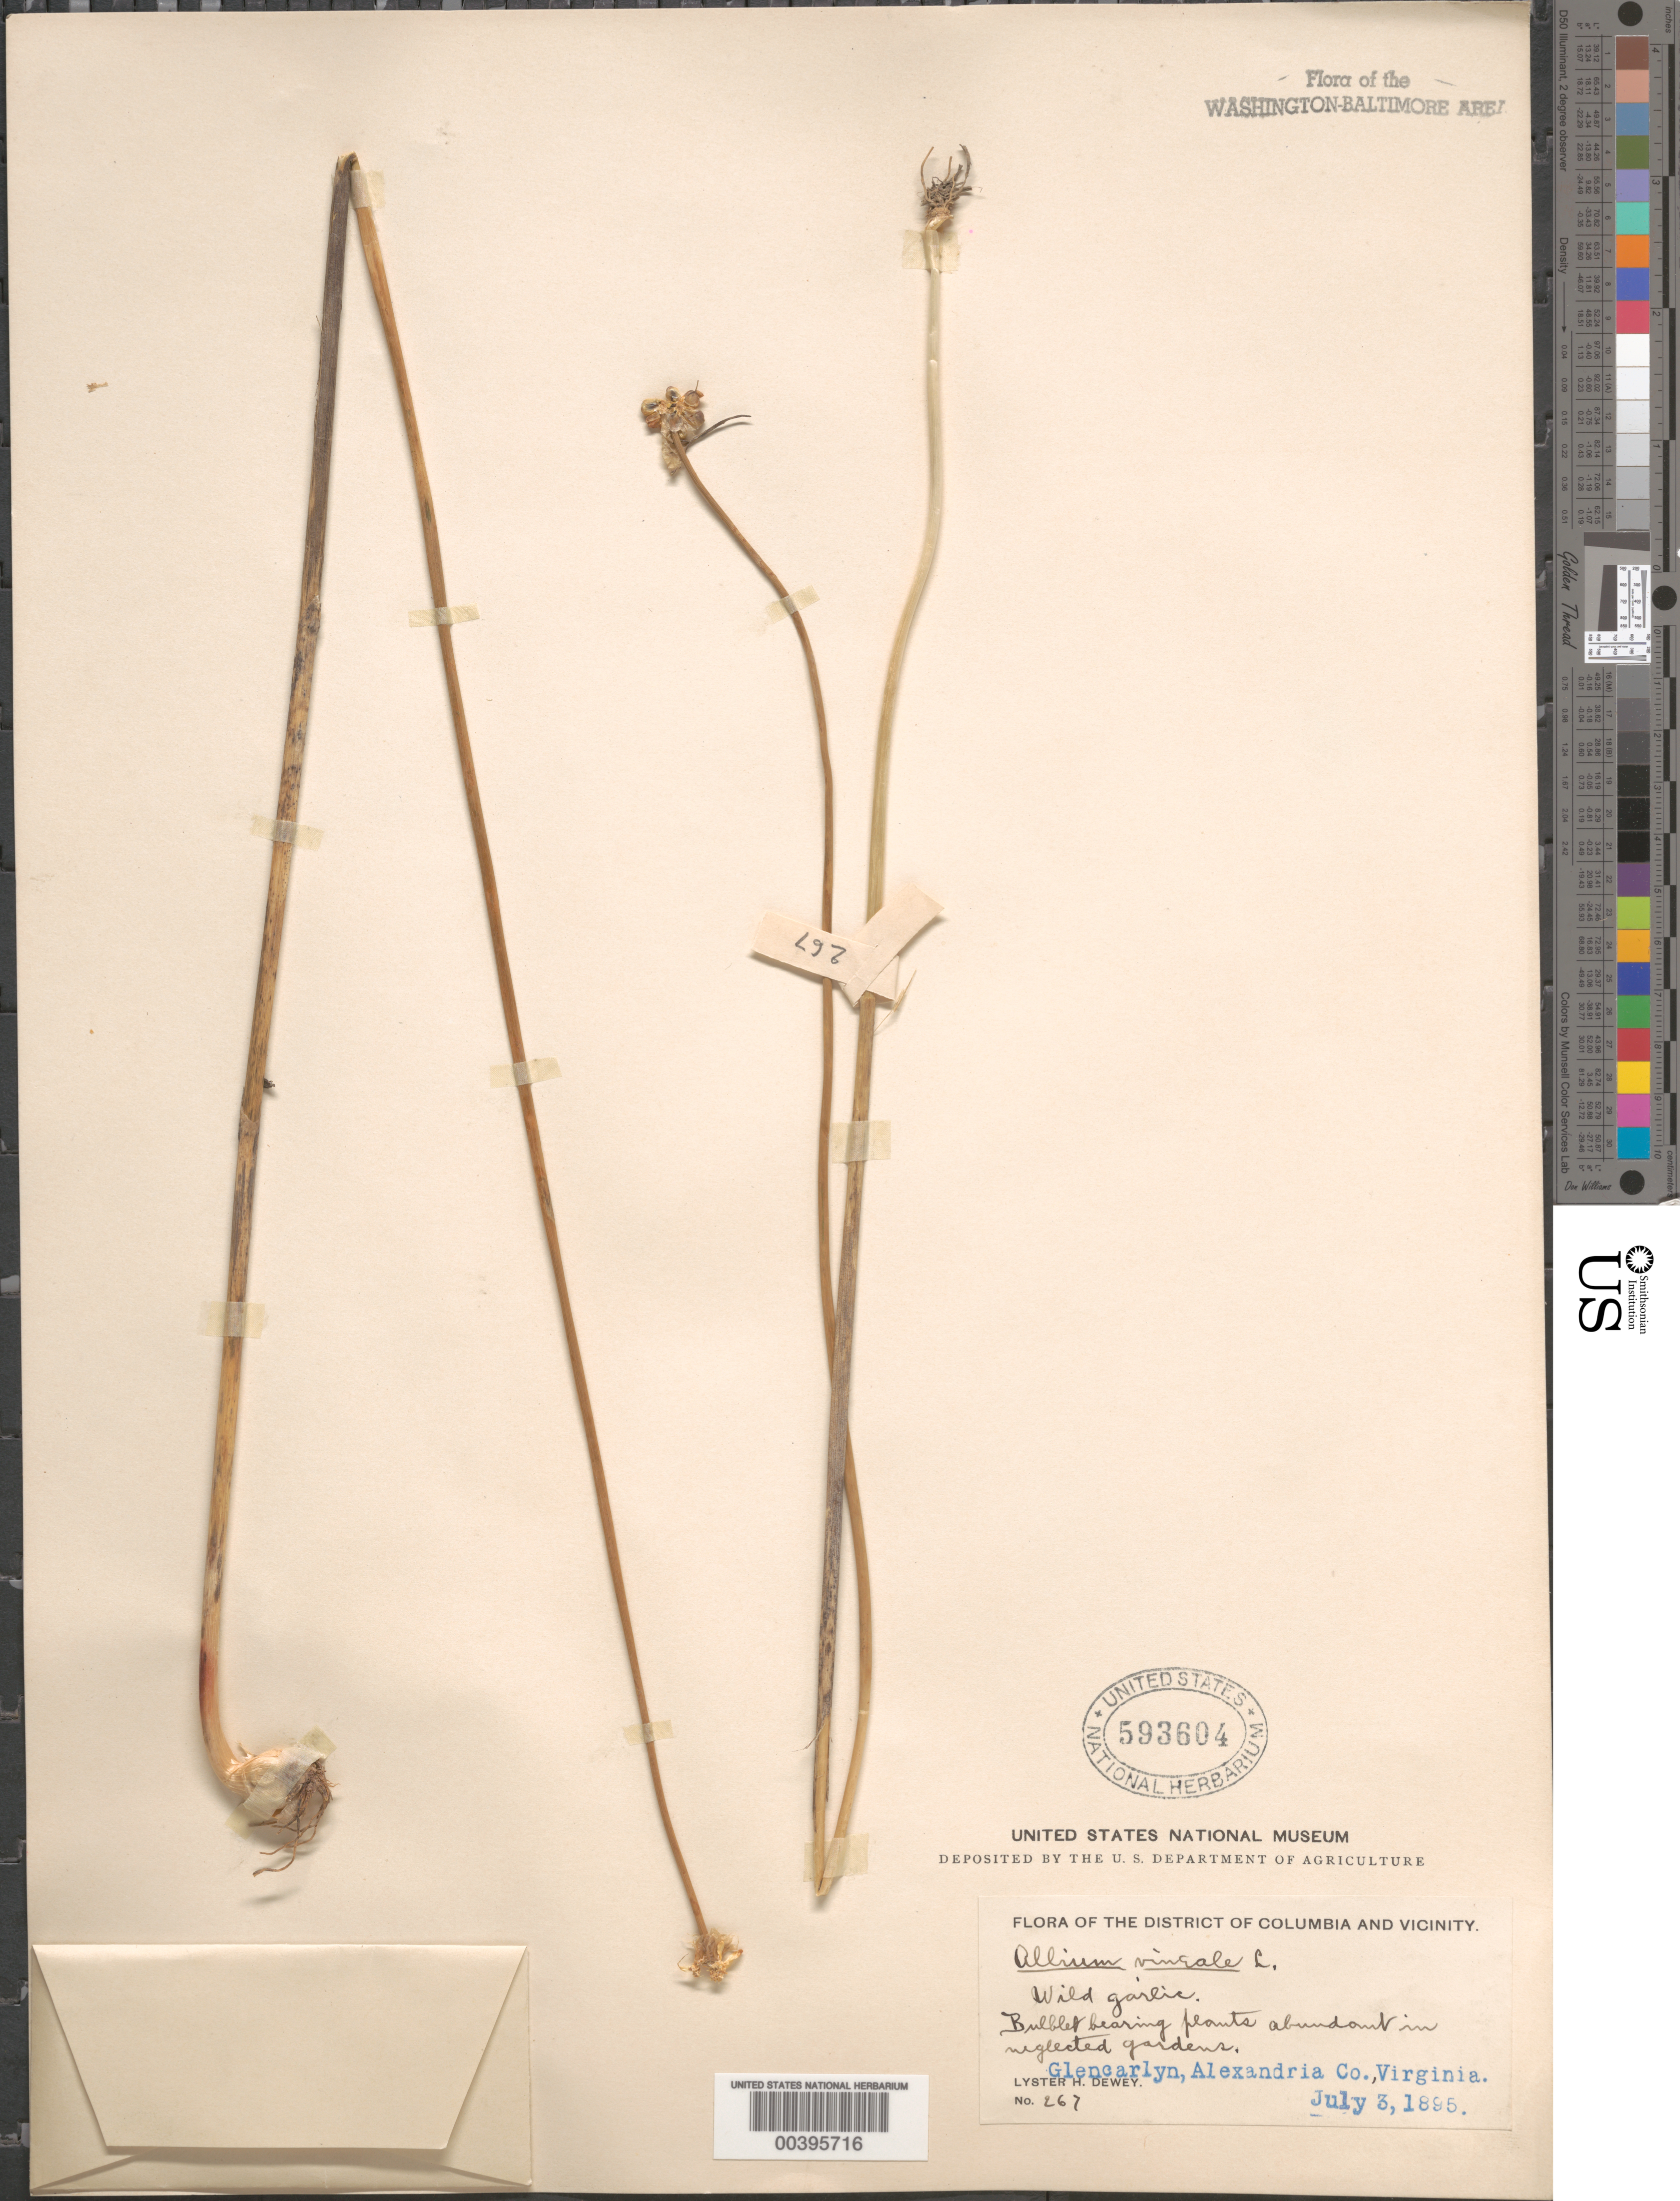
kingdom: Plantae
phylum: Tracheophyta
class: Liliopsida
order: Asparagales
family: Amaryllidaceae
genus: Allium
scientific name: Allium vineale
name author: L.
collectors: L. H. Dewey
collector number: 267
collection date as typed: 03 Jul 1895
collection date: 1895-07-03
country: United States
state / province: Virginia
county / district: Arlington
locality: Glencarlyn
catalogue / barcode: US 593604